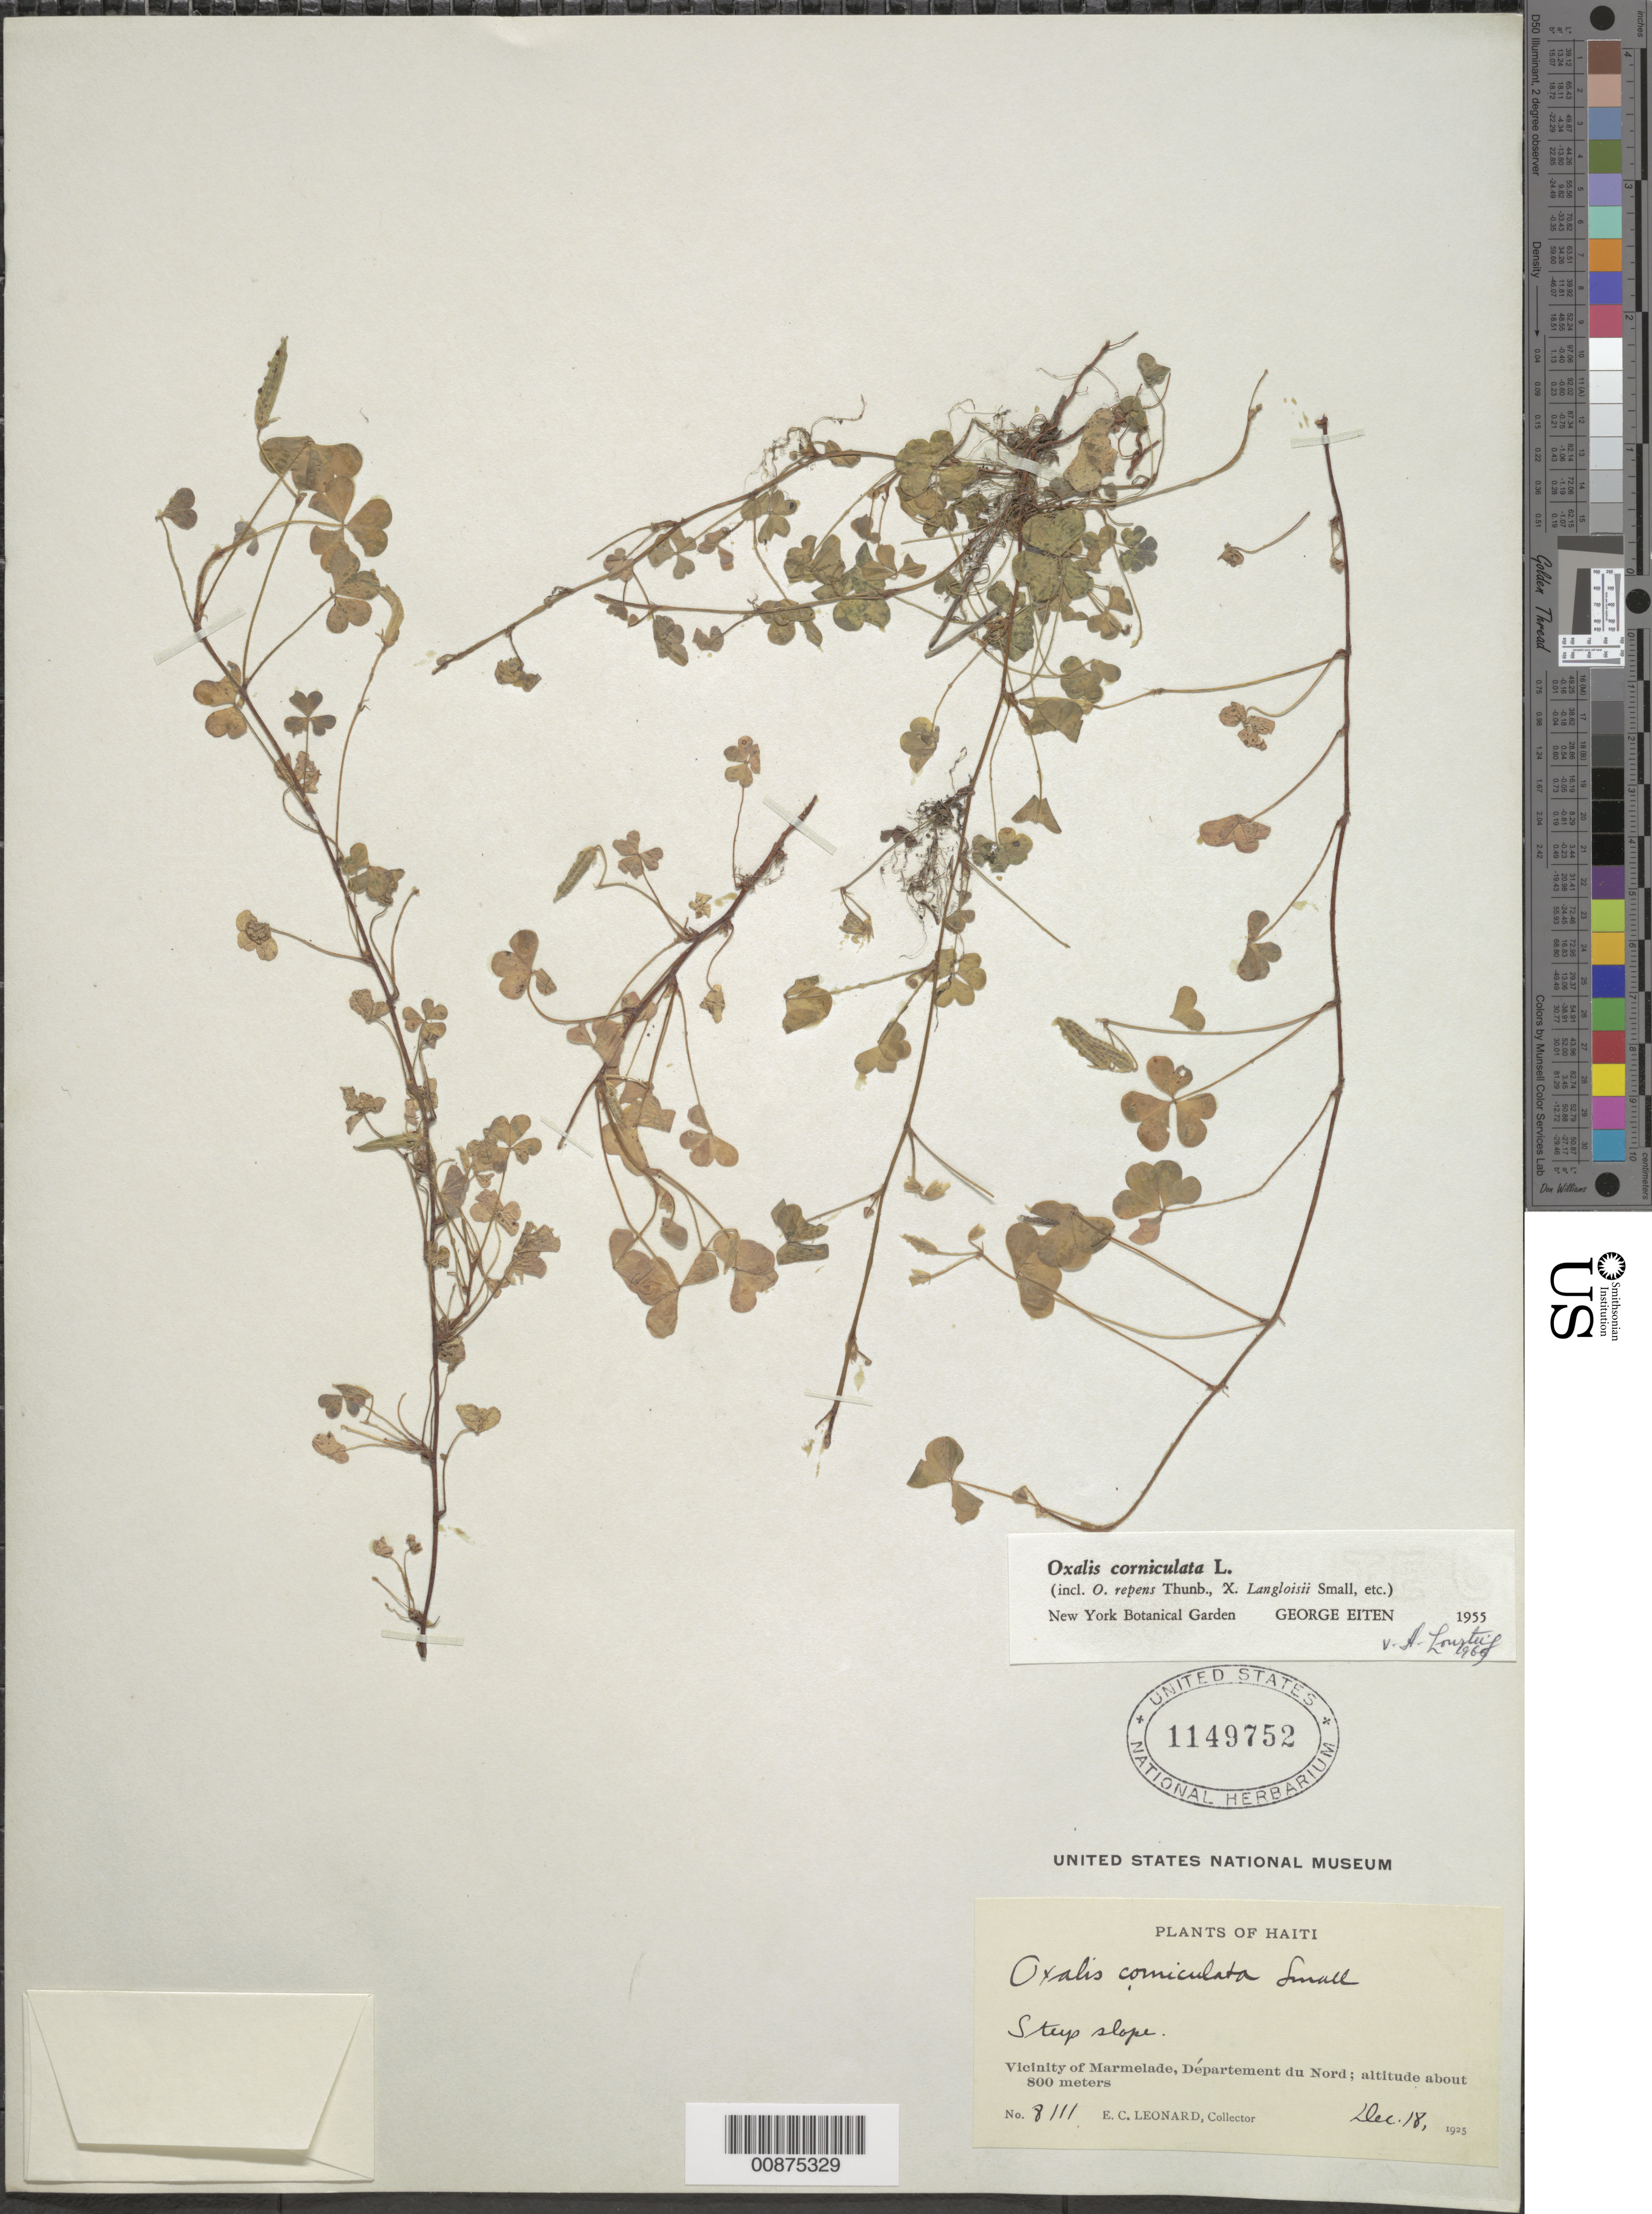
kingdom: Plantae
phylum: Tracheophyta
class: Magnoliopsida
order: Oxalidales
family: Oxalidaceae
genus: Oxalis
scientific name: Oxalis corniculata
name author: L.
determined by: Lourteig, A.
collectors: E. C. Leonard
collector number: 8111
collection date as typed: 18 Dec 1925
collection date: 1925-12-18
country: Haiti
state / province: Nord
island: Hispaniola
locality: Vicinity of Marmelade.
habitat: Steep slope.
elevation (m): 800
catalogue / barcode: US 1149752